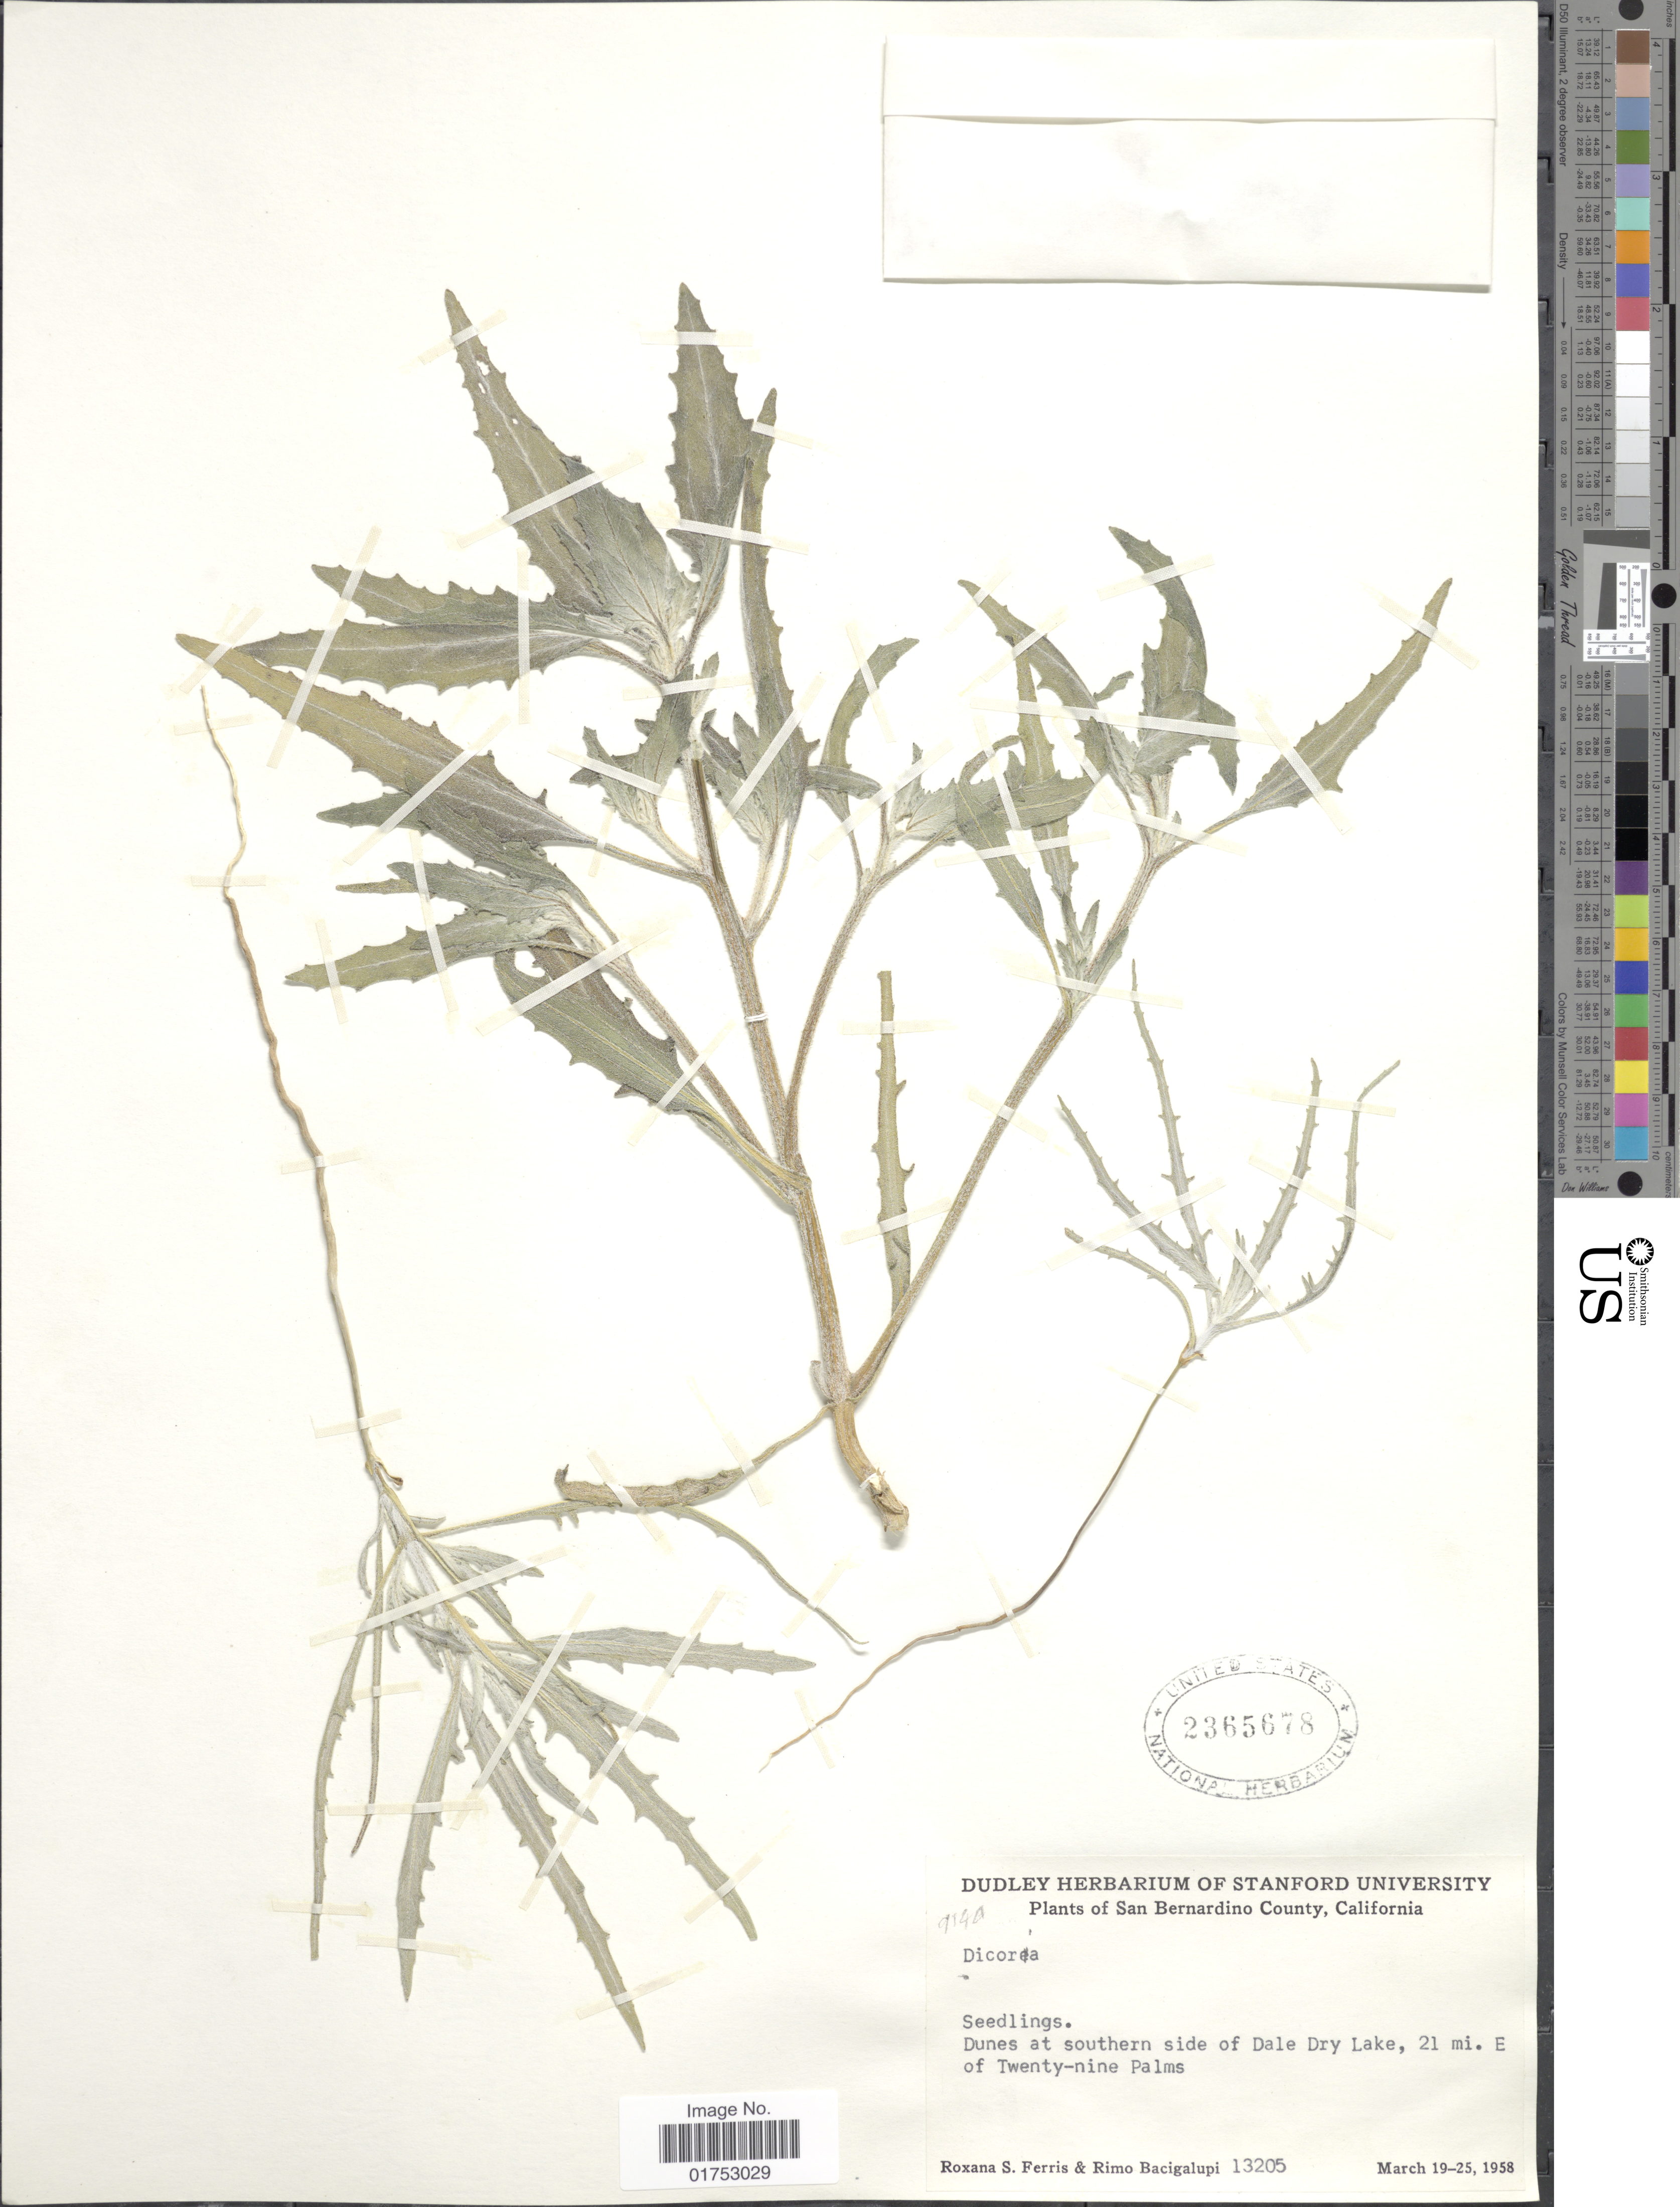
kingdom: Plantae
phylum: Tracheophyta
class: Magnoliopsida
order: Asterales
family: Asteraceae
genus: Dicoria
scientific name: Dicoria sp.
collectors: R. S. Ferris & R. Bacigalupi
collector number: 13205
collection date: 1958-03-19/1958-03-25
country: United States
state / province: California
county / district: San Bernardino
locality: San Bernardino County, southern side of Dale Dry Lake, 21 mi E of Twenty-nine Palms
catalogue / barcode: US 2365678